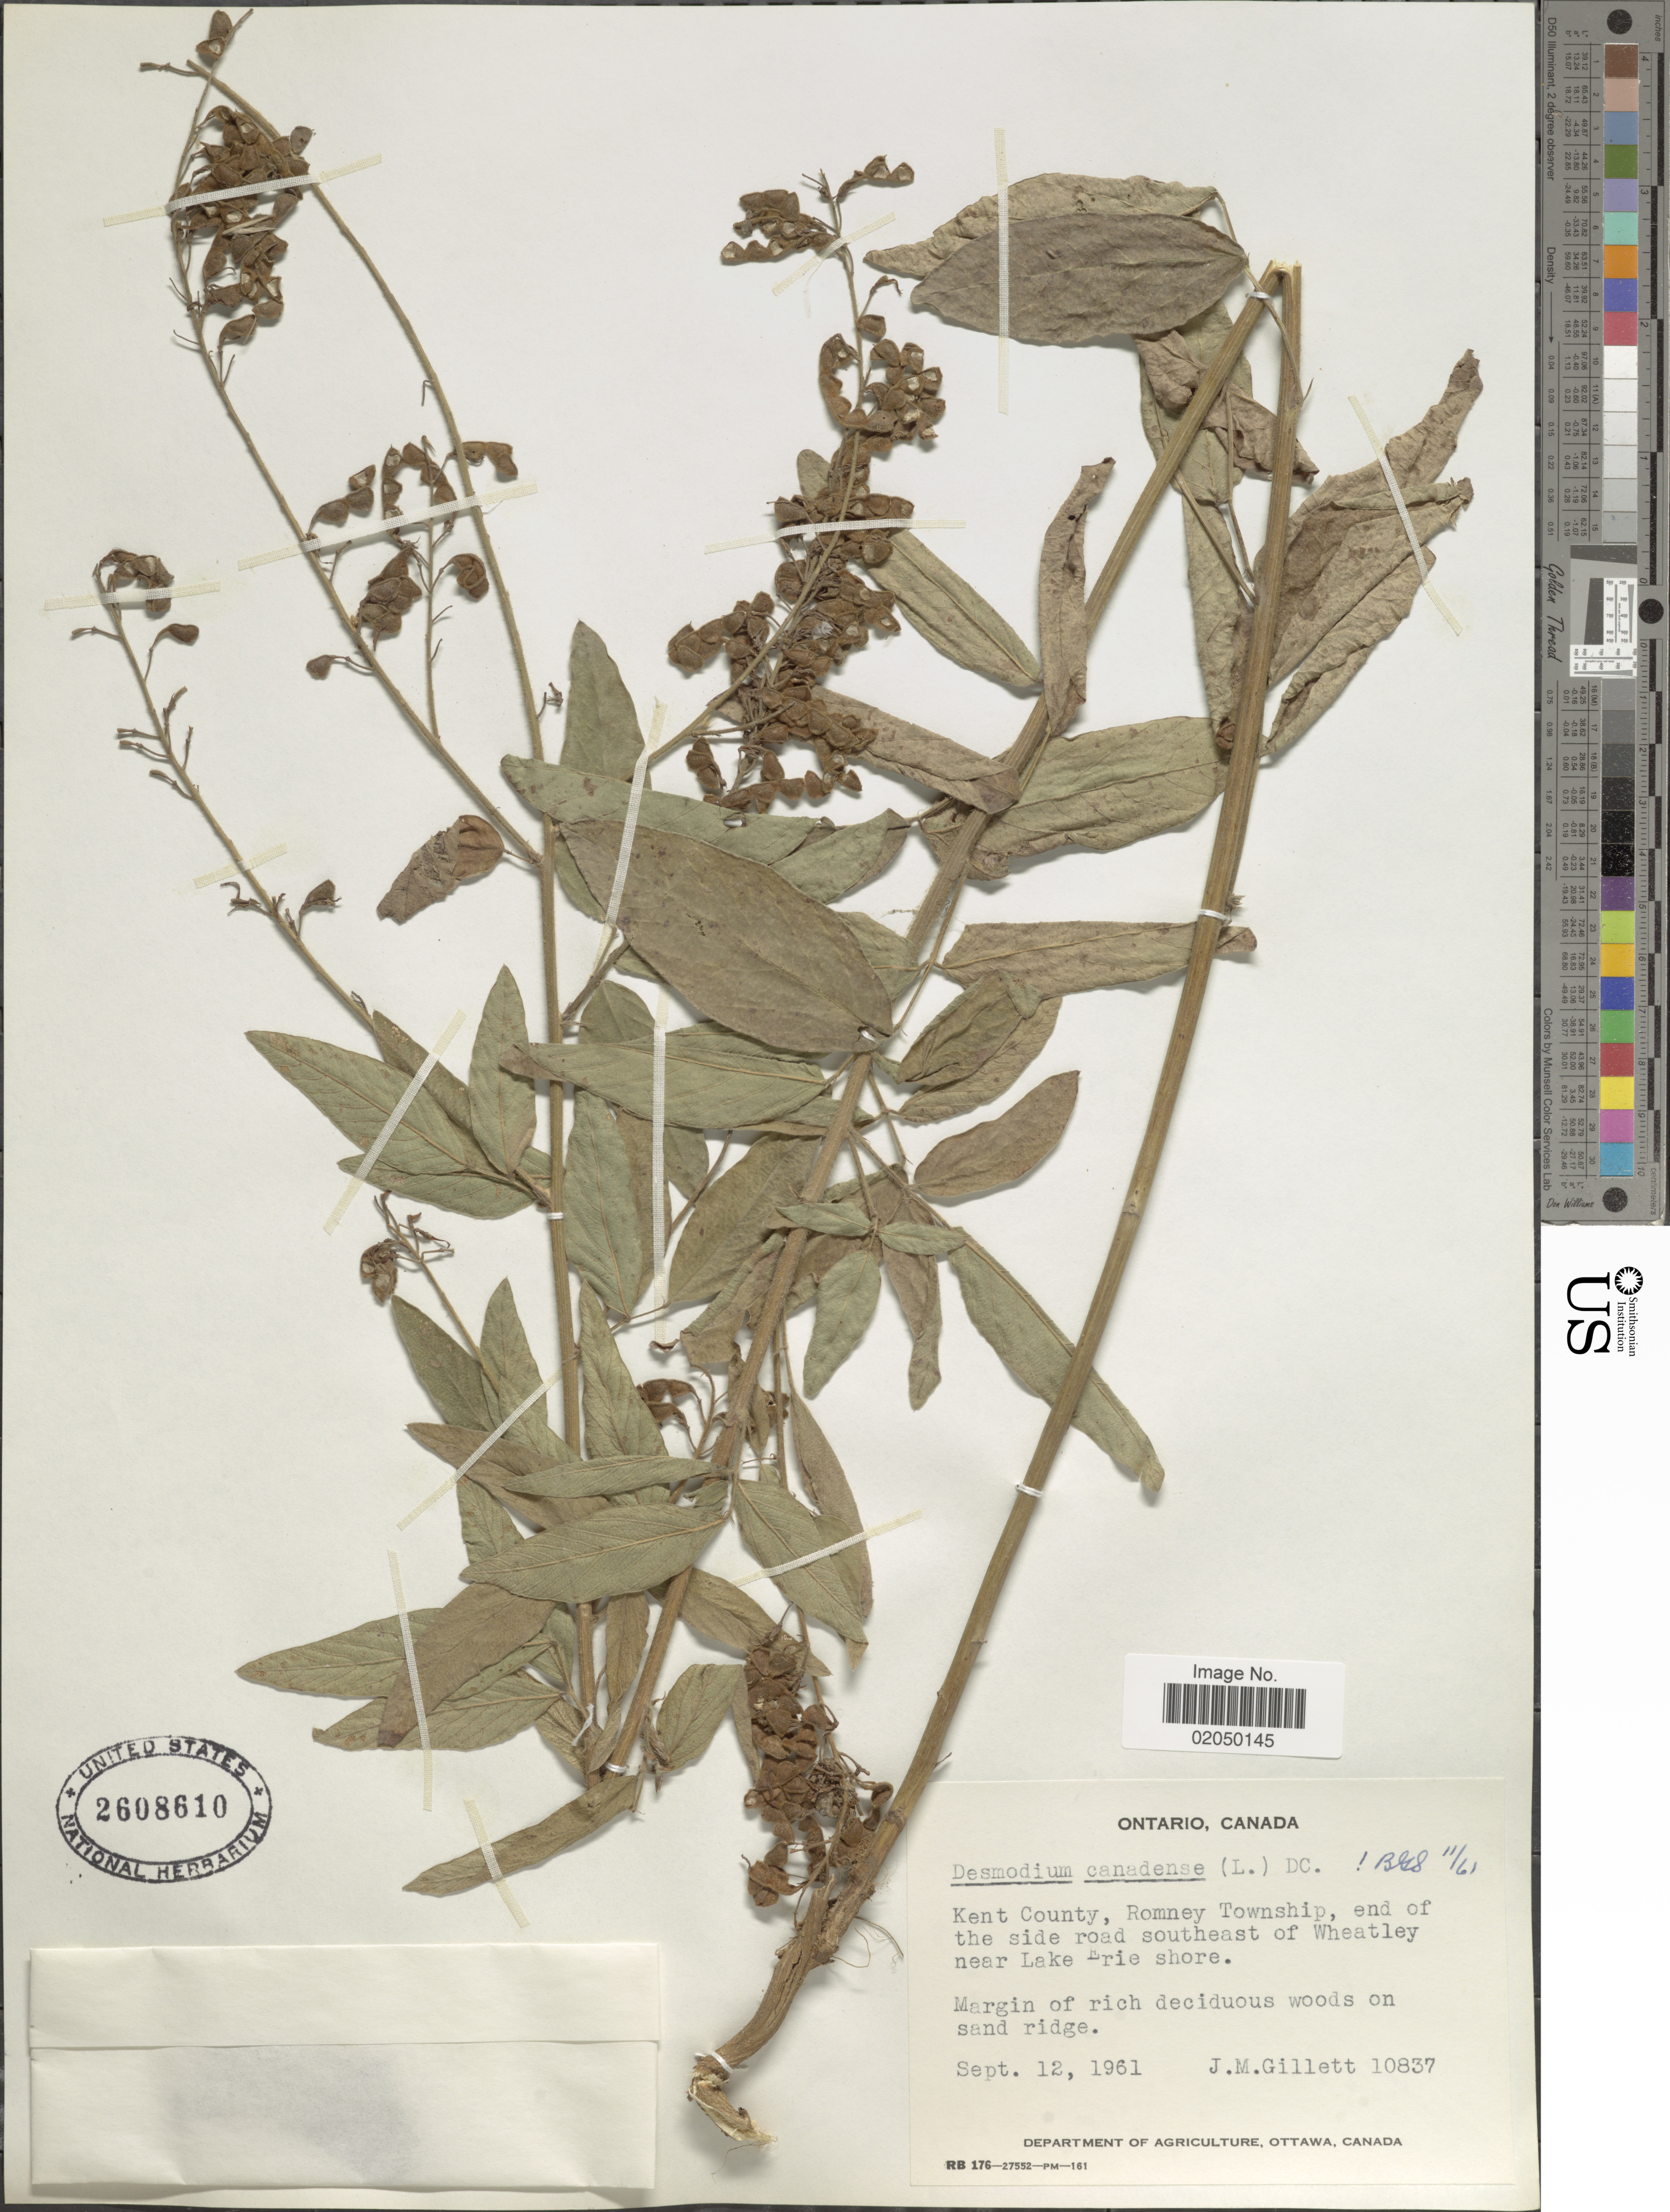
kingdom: Plantae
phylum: Tracheophyta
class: Magnoliopsida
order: Fabales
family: Fabaceae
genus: Desmodium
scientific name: Desmodium canadense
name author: (L.) DC.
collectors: J. M. Gillett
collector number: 10837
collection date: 1961-09-12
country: Canada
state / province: Ontario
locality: Kent County, Romney Townshop, end of the side road southeast of Wheatley near Lake Erie shore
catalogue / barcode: US 2608610